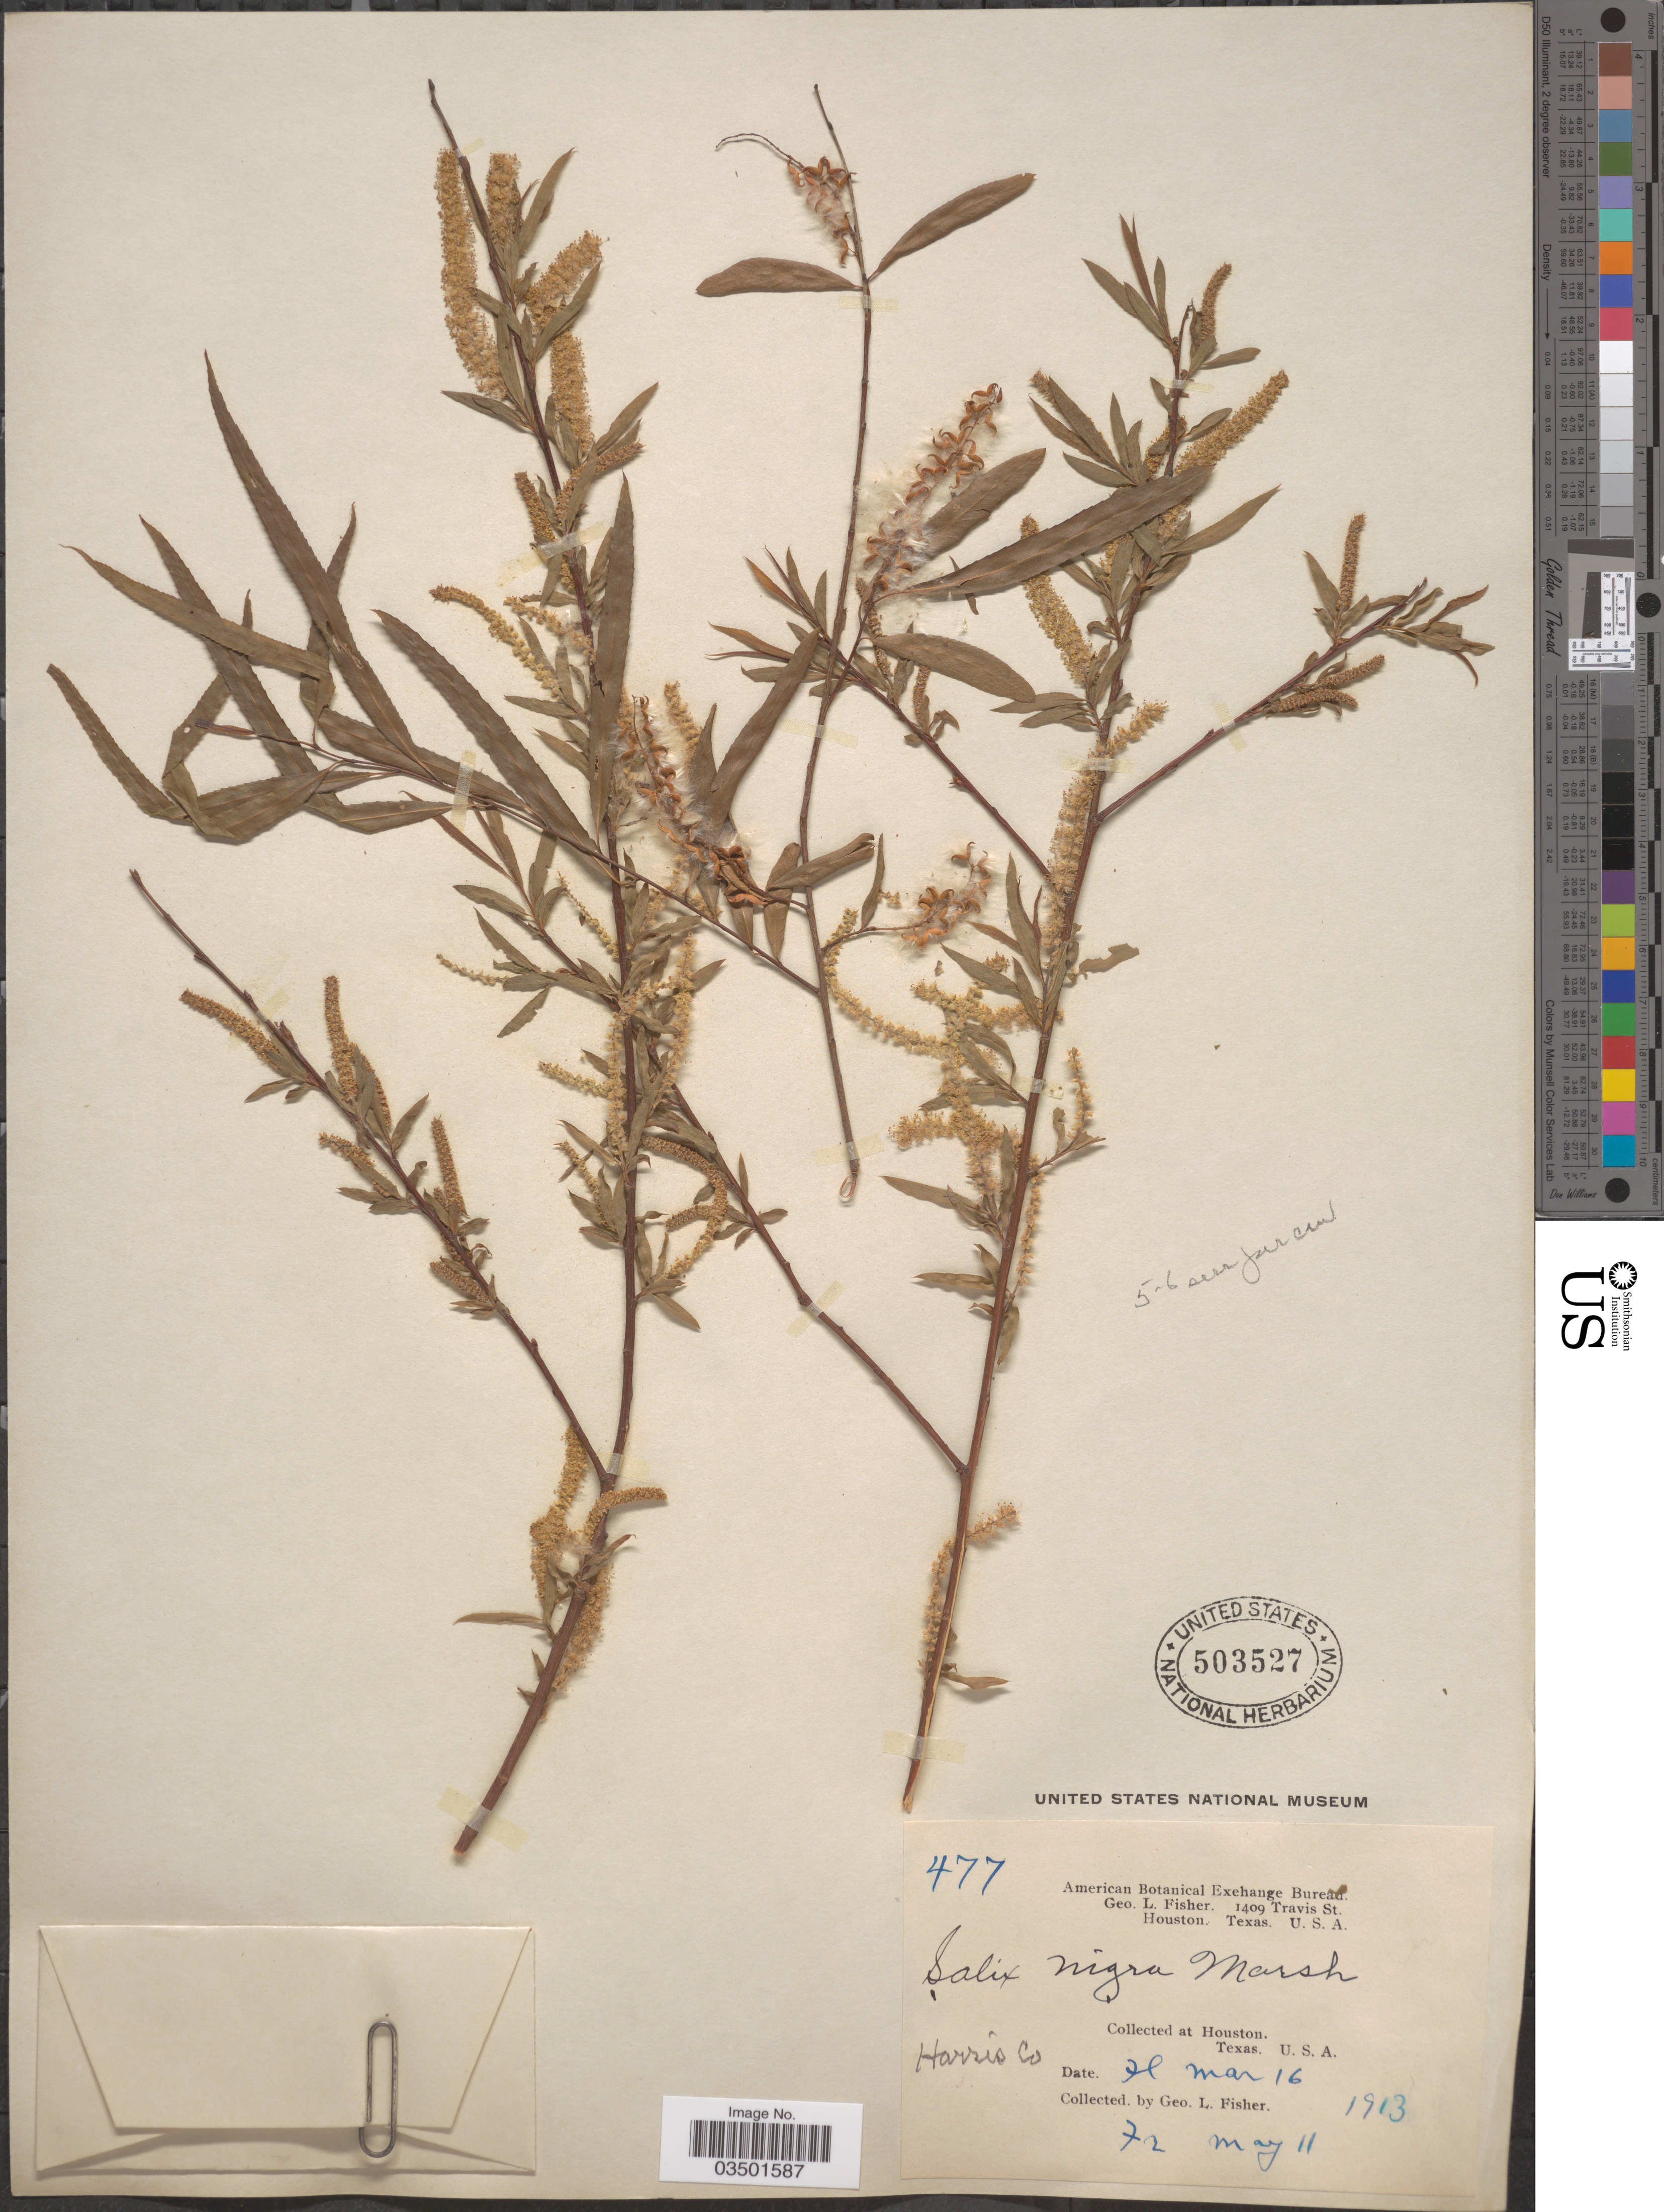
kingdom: Plantae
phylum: Tracheophyta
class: Magnoliopsida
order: Malpighiales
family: Salicaceae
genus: Salix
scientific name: Salix nigra var. lindheimeri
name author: C.K. Schneid.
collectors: G. L. Fisher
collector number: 477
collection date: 1913-03-16/1913-05-11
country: United States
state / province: Texas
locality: Houston. Harris Co.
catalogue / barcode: US 503527